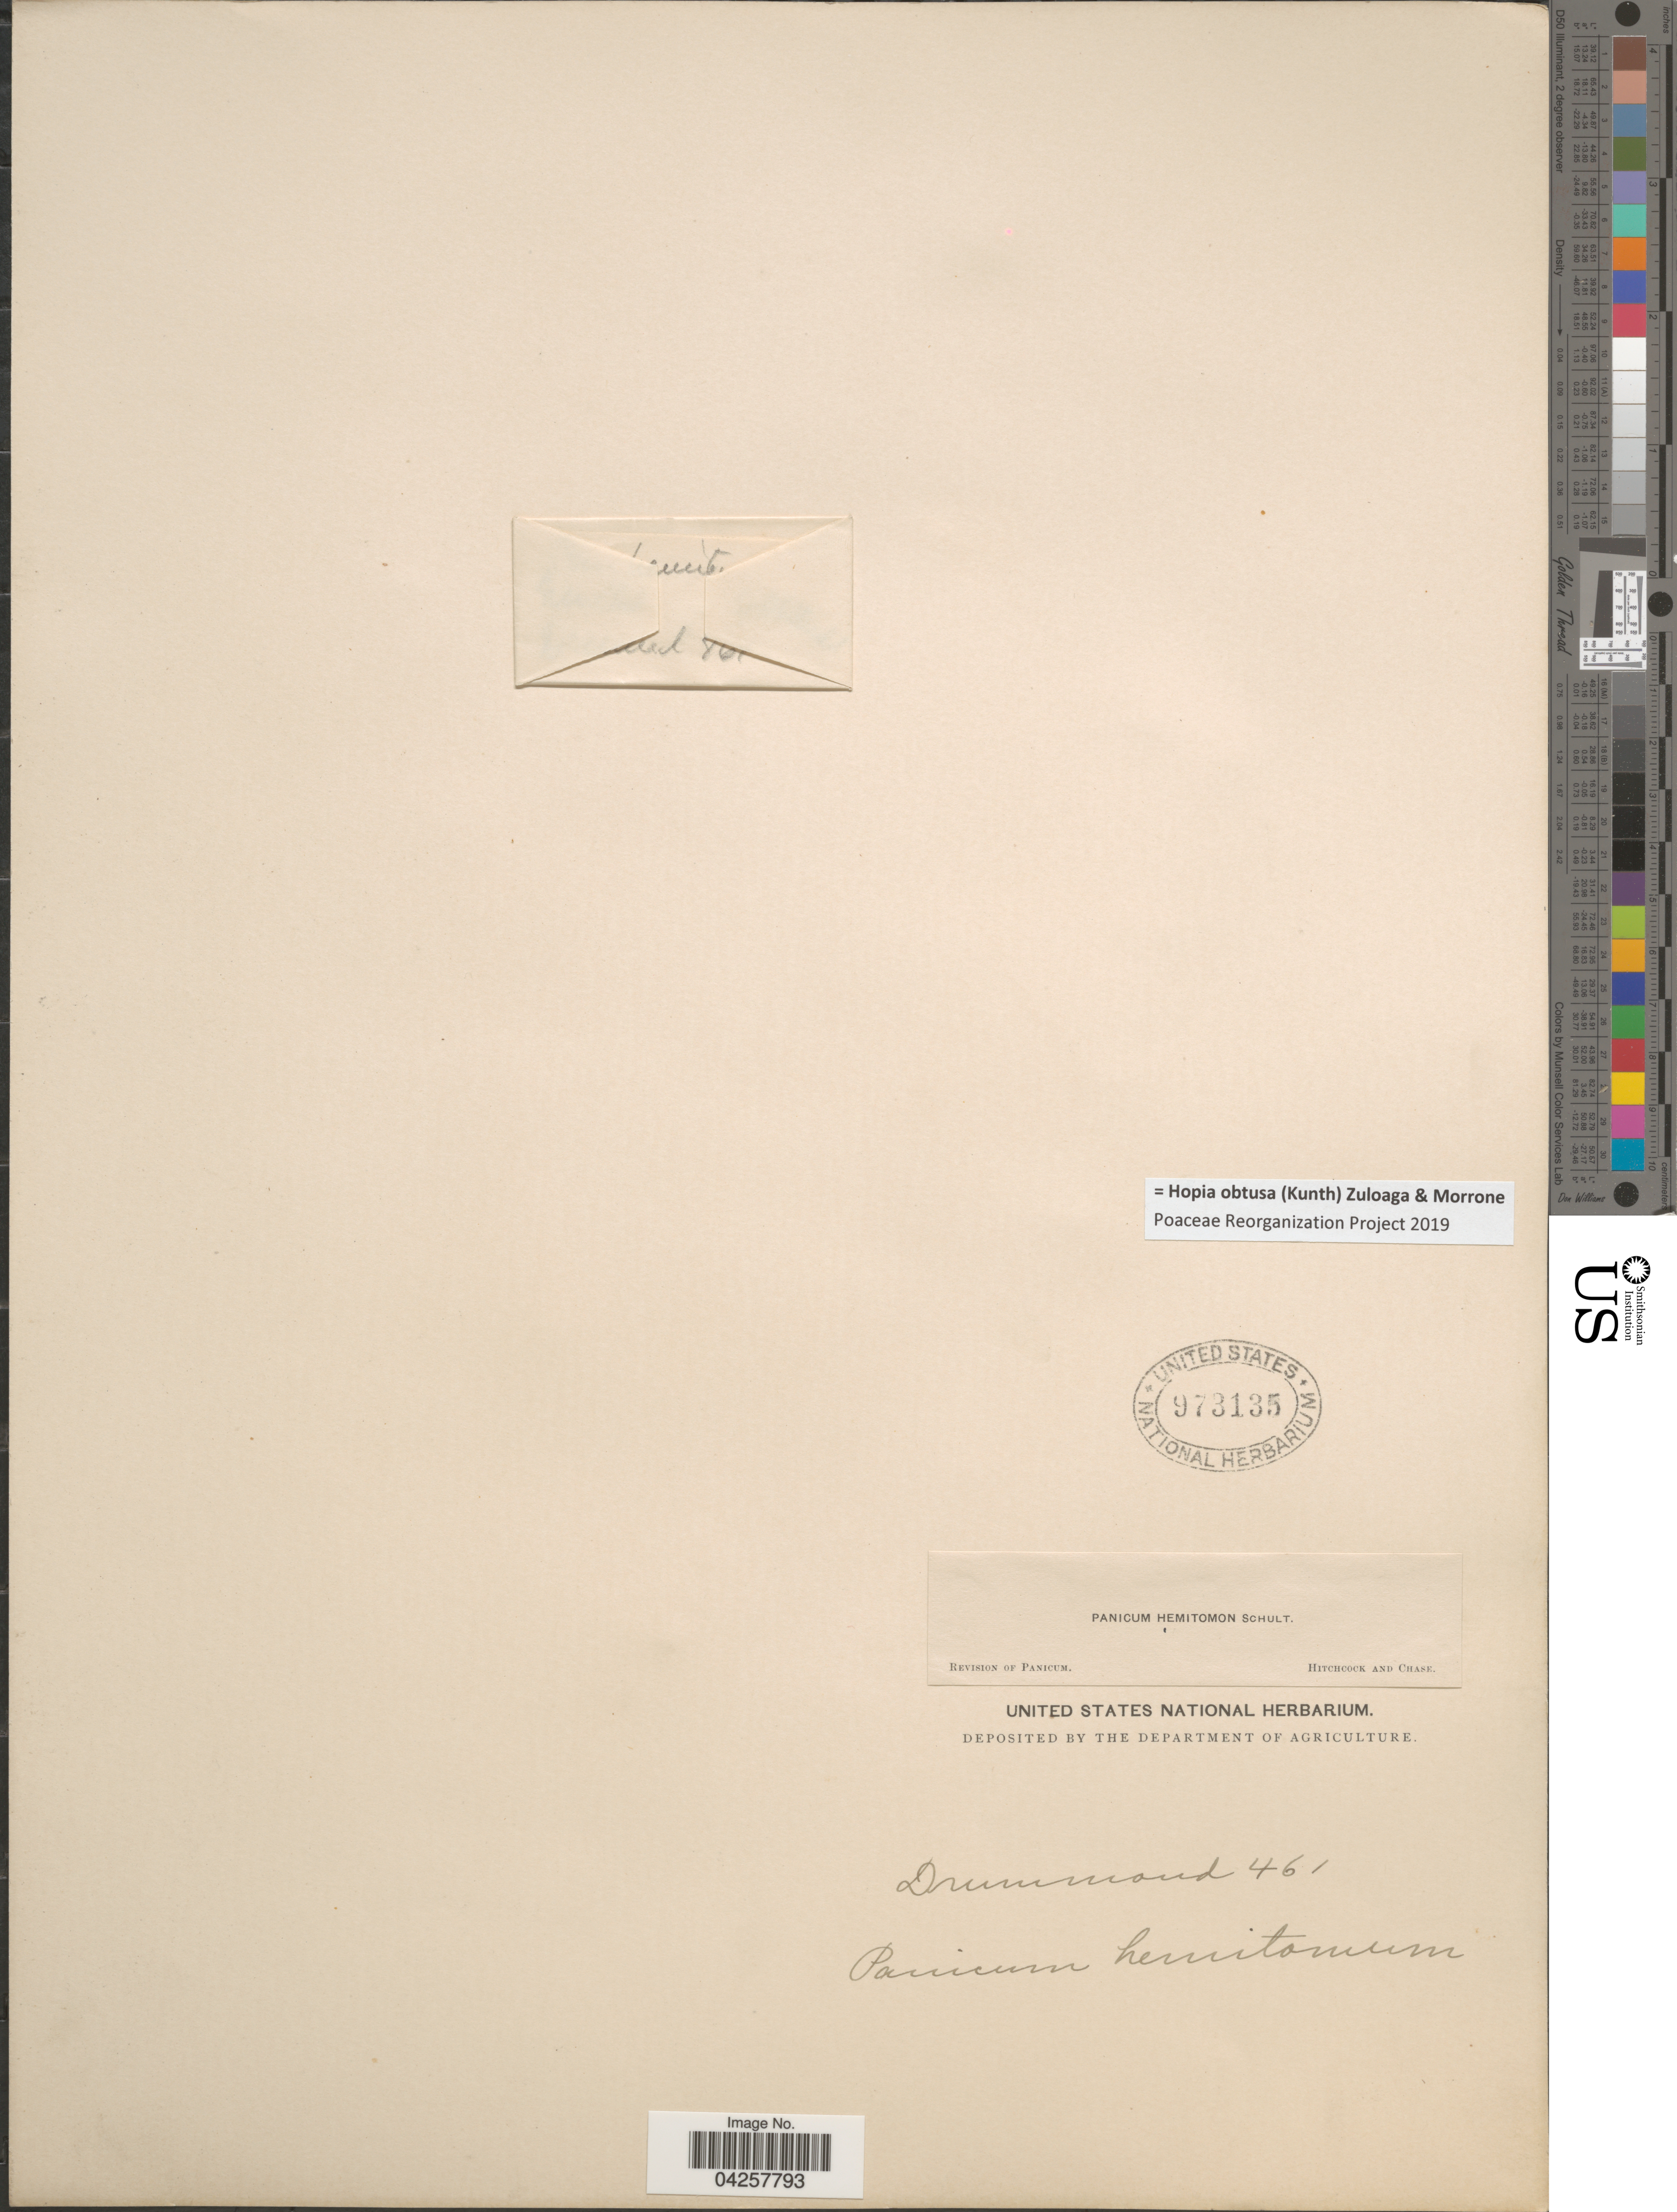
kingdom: Plantae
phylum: Tracheophyta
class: Liliopsida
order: Poales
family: Poaceae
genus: Hopia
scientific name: Hopia obtusa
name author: (Kunth) Zuloaga & Morrone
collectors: -. Drummond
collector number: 461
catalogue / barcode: US 973135